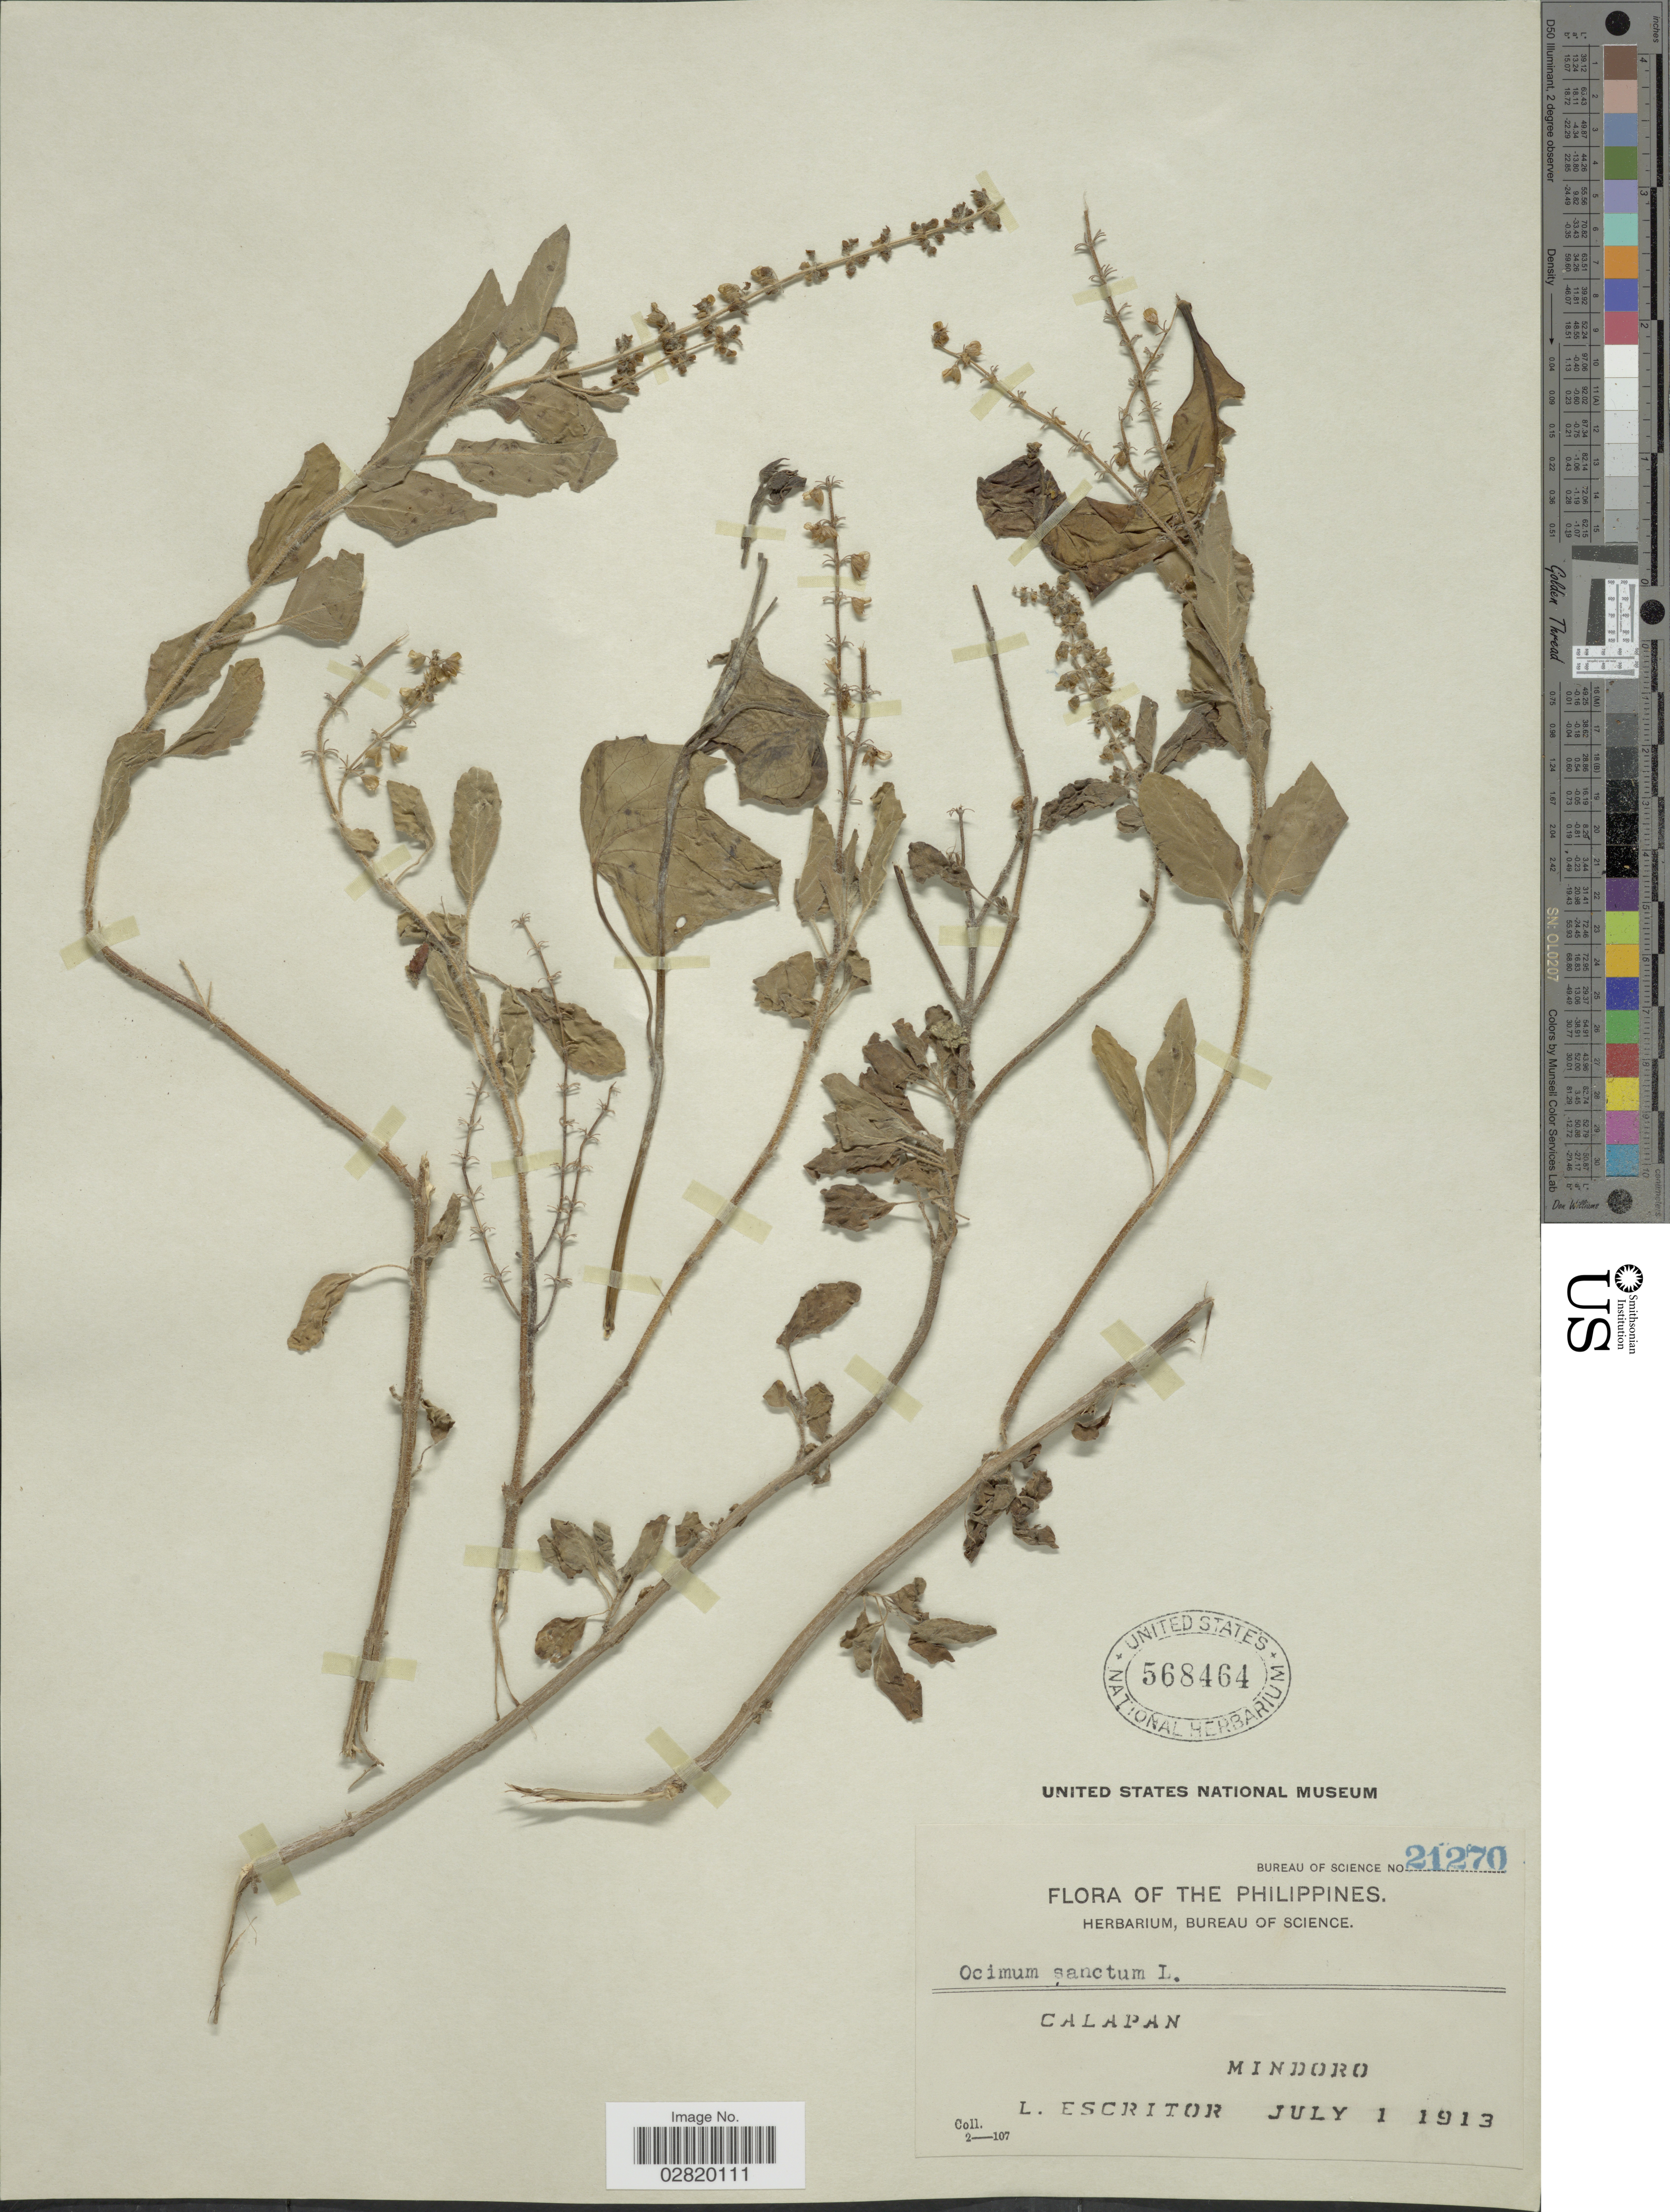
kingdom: Plantae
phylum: Tracheophyta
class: Magnoliopsida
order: Lamiales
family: Lamiaceae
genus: Ocimum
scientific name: Ocimum sanctum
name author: L.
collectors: L. Escritor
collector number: Bureau of Science 21270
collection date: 1913-07-01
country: Philippines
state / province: Mimaropa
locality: Calapan, Mindoro.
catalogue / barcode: US 568464